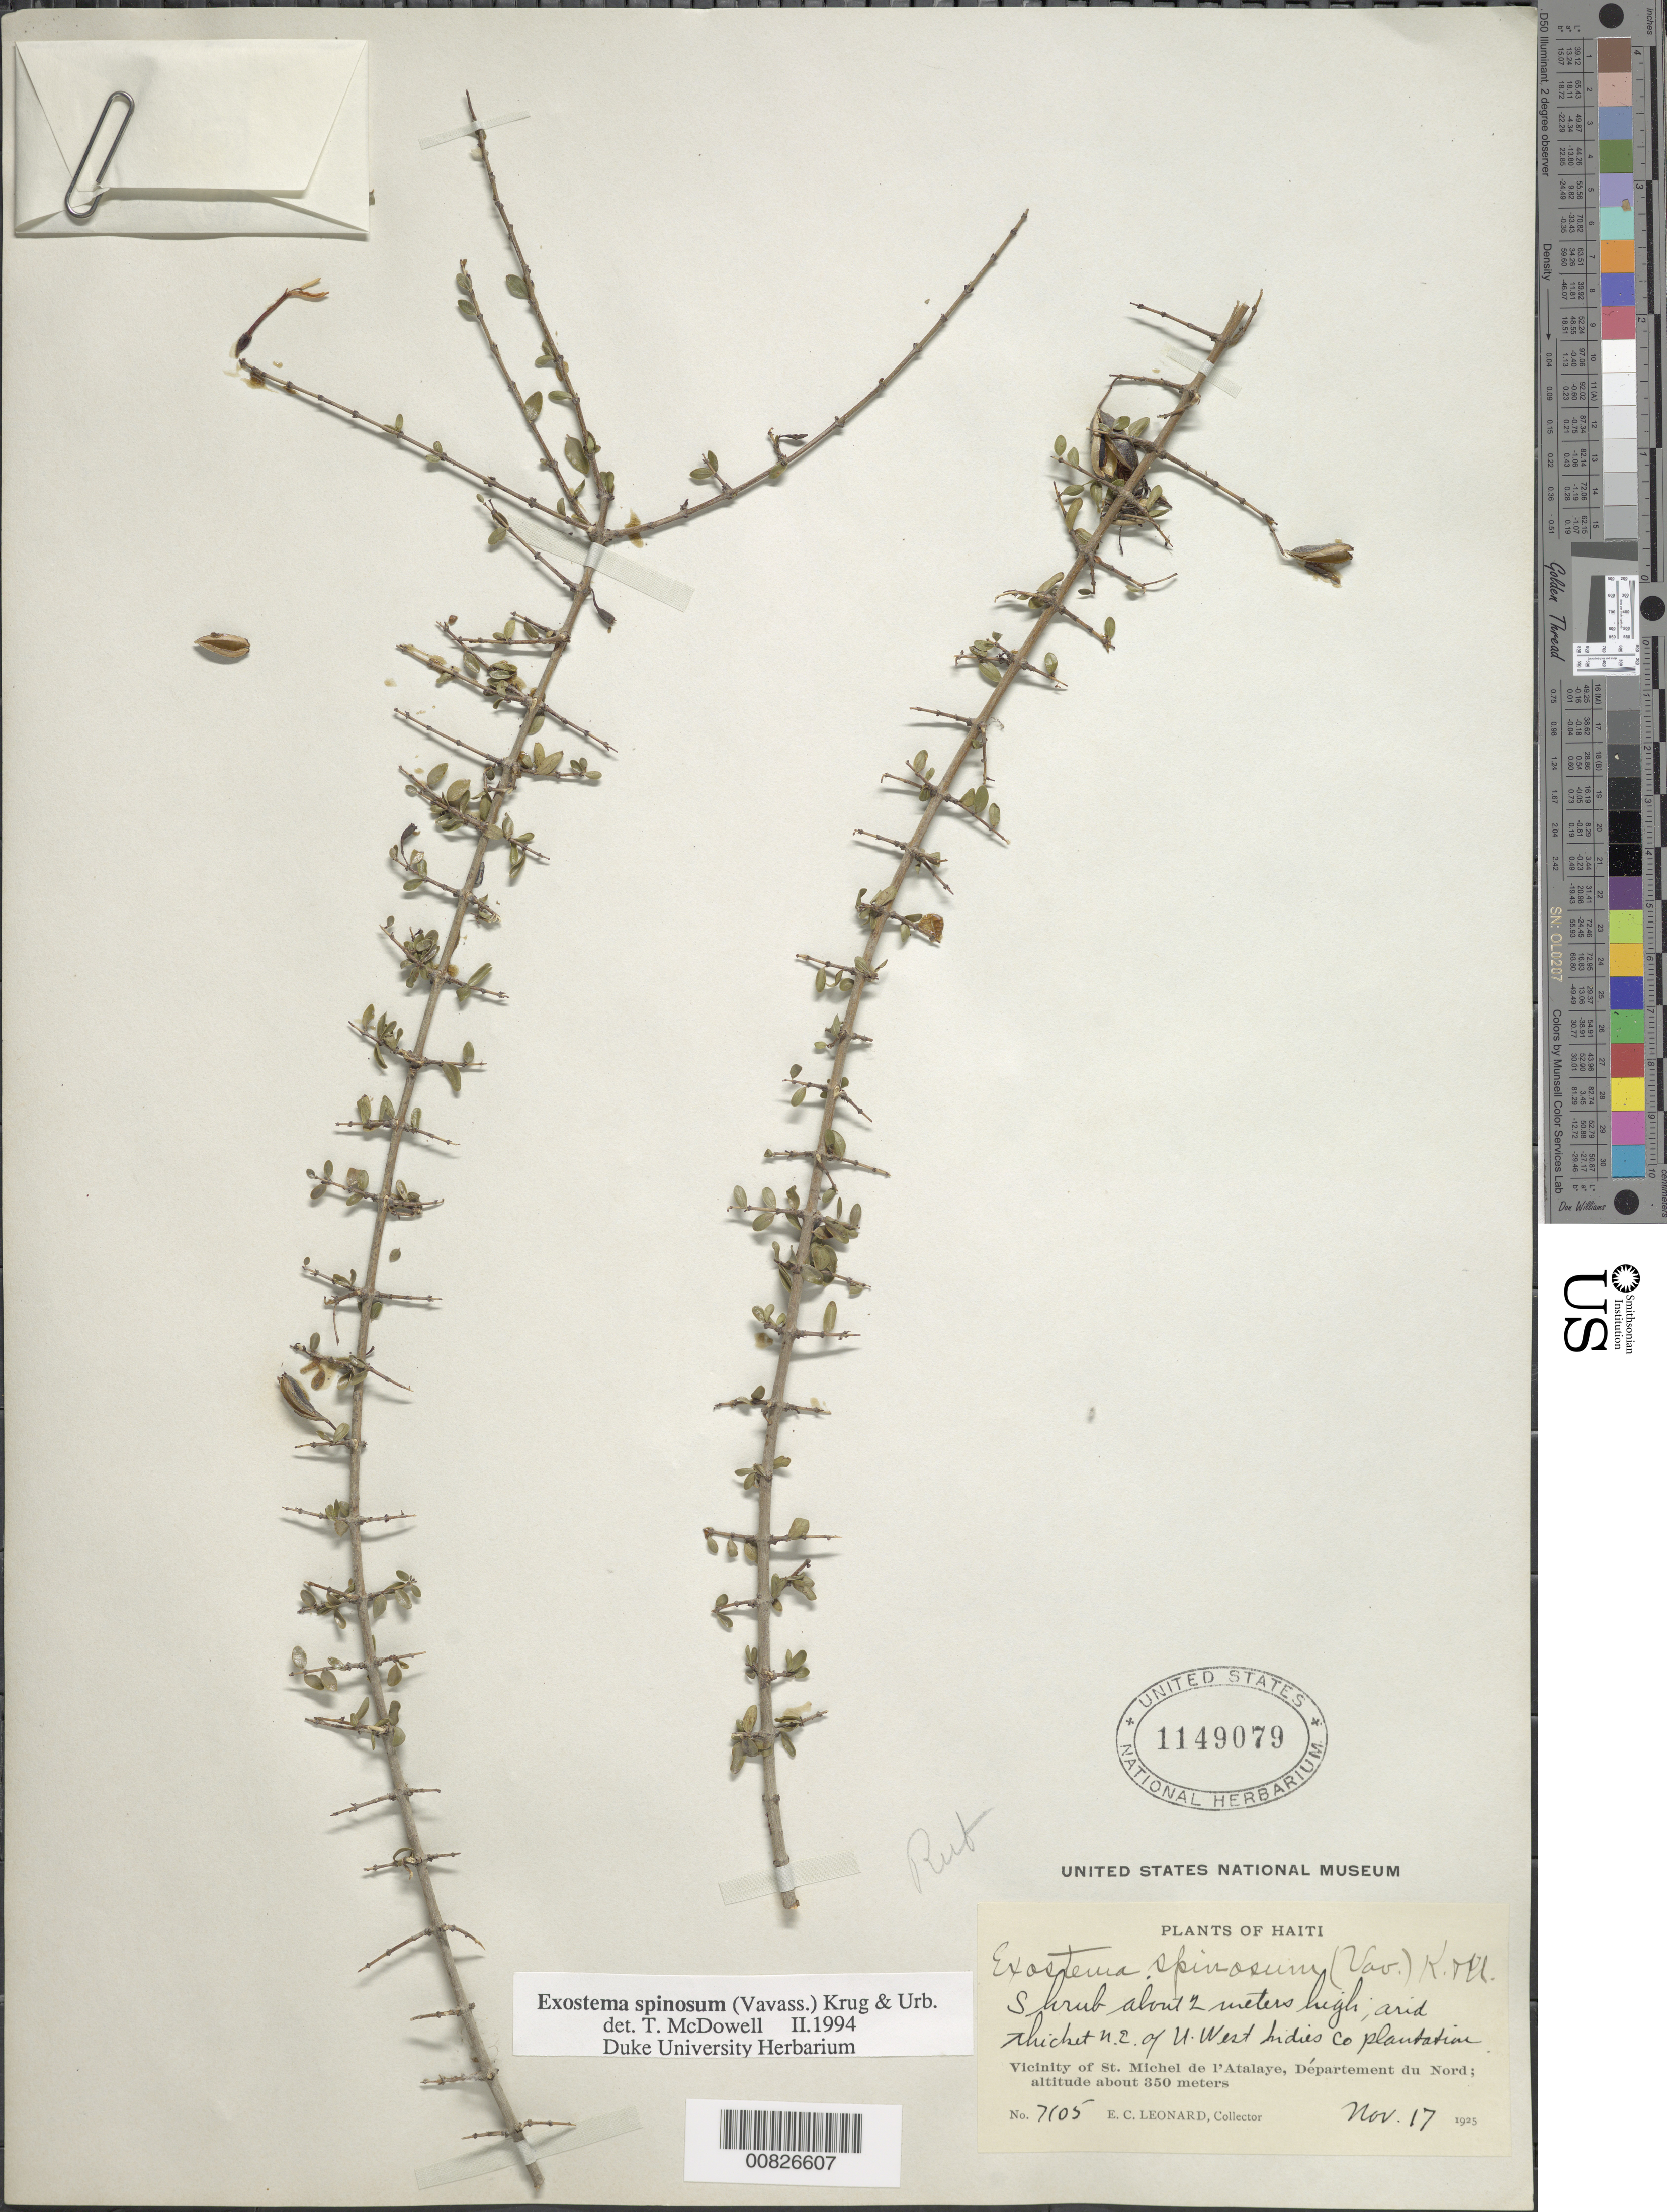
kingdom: Plantae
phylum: Tracheophyta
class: Magnoliopsida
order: Gentianales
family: Rubiaceae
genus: Exostema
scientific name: Exostema spinosum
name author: (Vavass.) Krug & Urb.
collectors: E. C. Leonard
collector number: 7105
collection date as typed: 17 Nov 1925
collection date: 1925-11-17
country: Haiti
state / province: Artibonite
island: Hispaniola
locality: Vicinity of St. Michel de l'Atalaye, NE of U West Indies Co. Plantation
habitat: Arid thickets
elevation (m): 350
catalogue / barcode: US 1149079